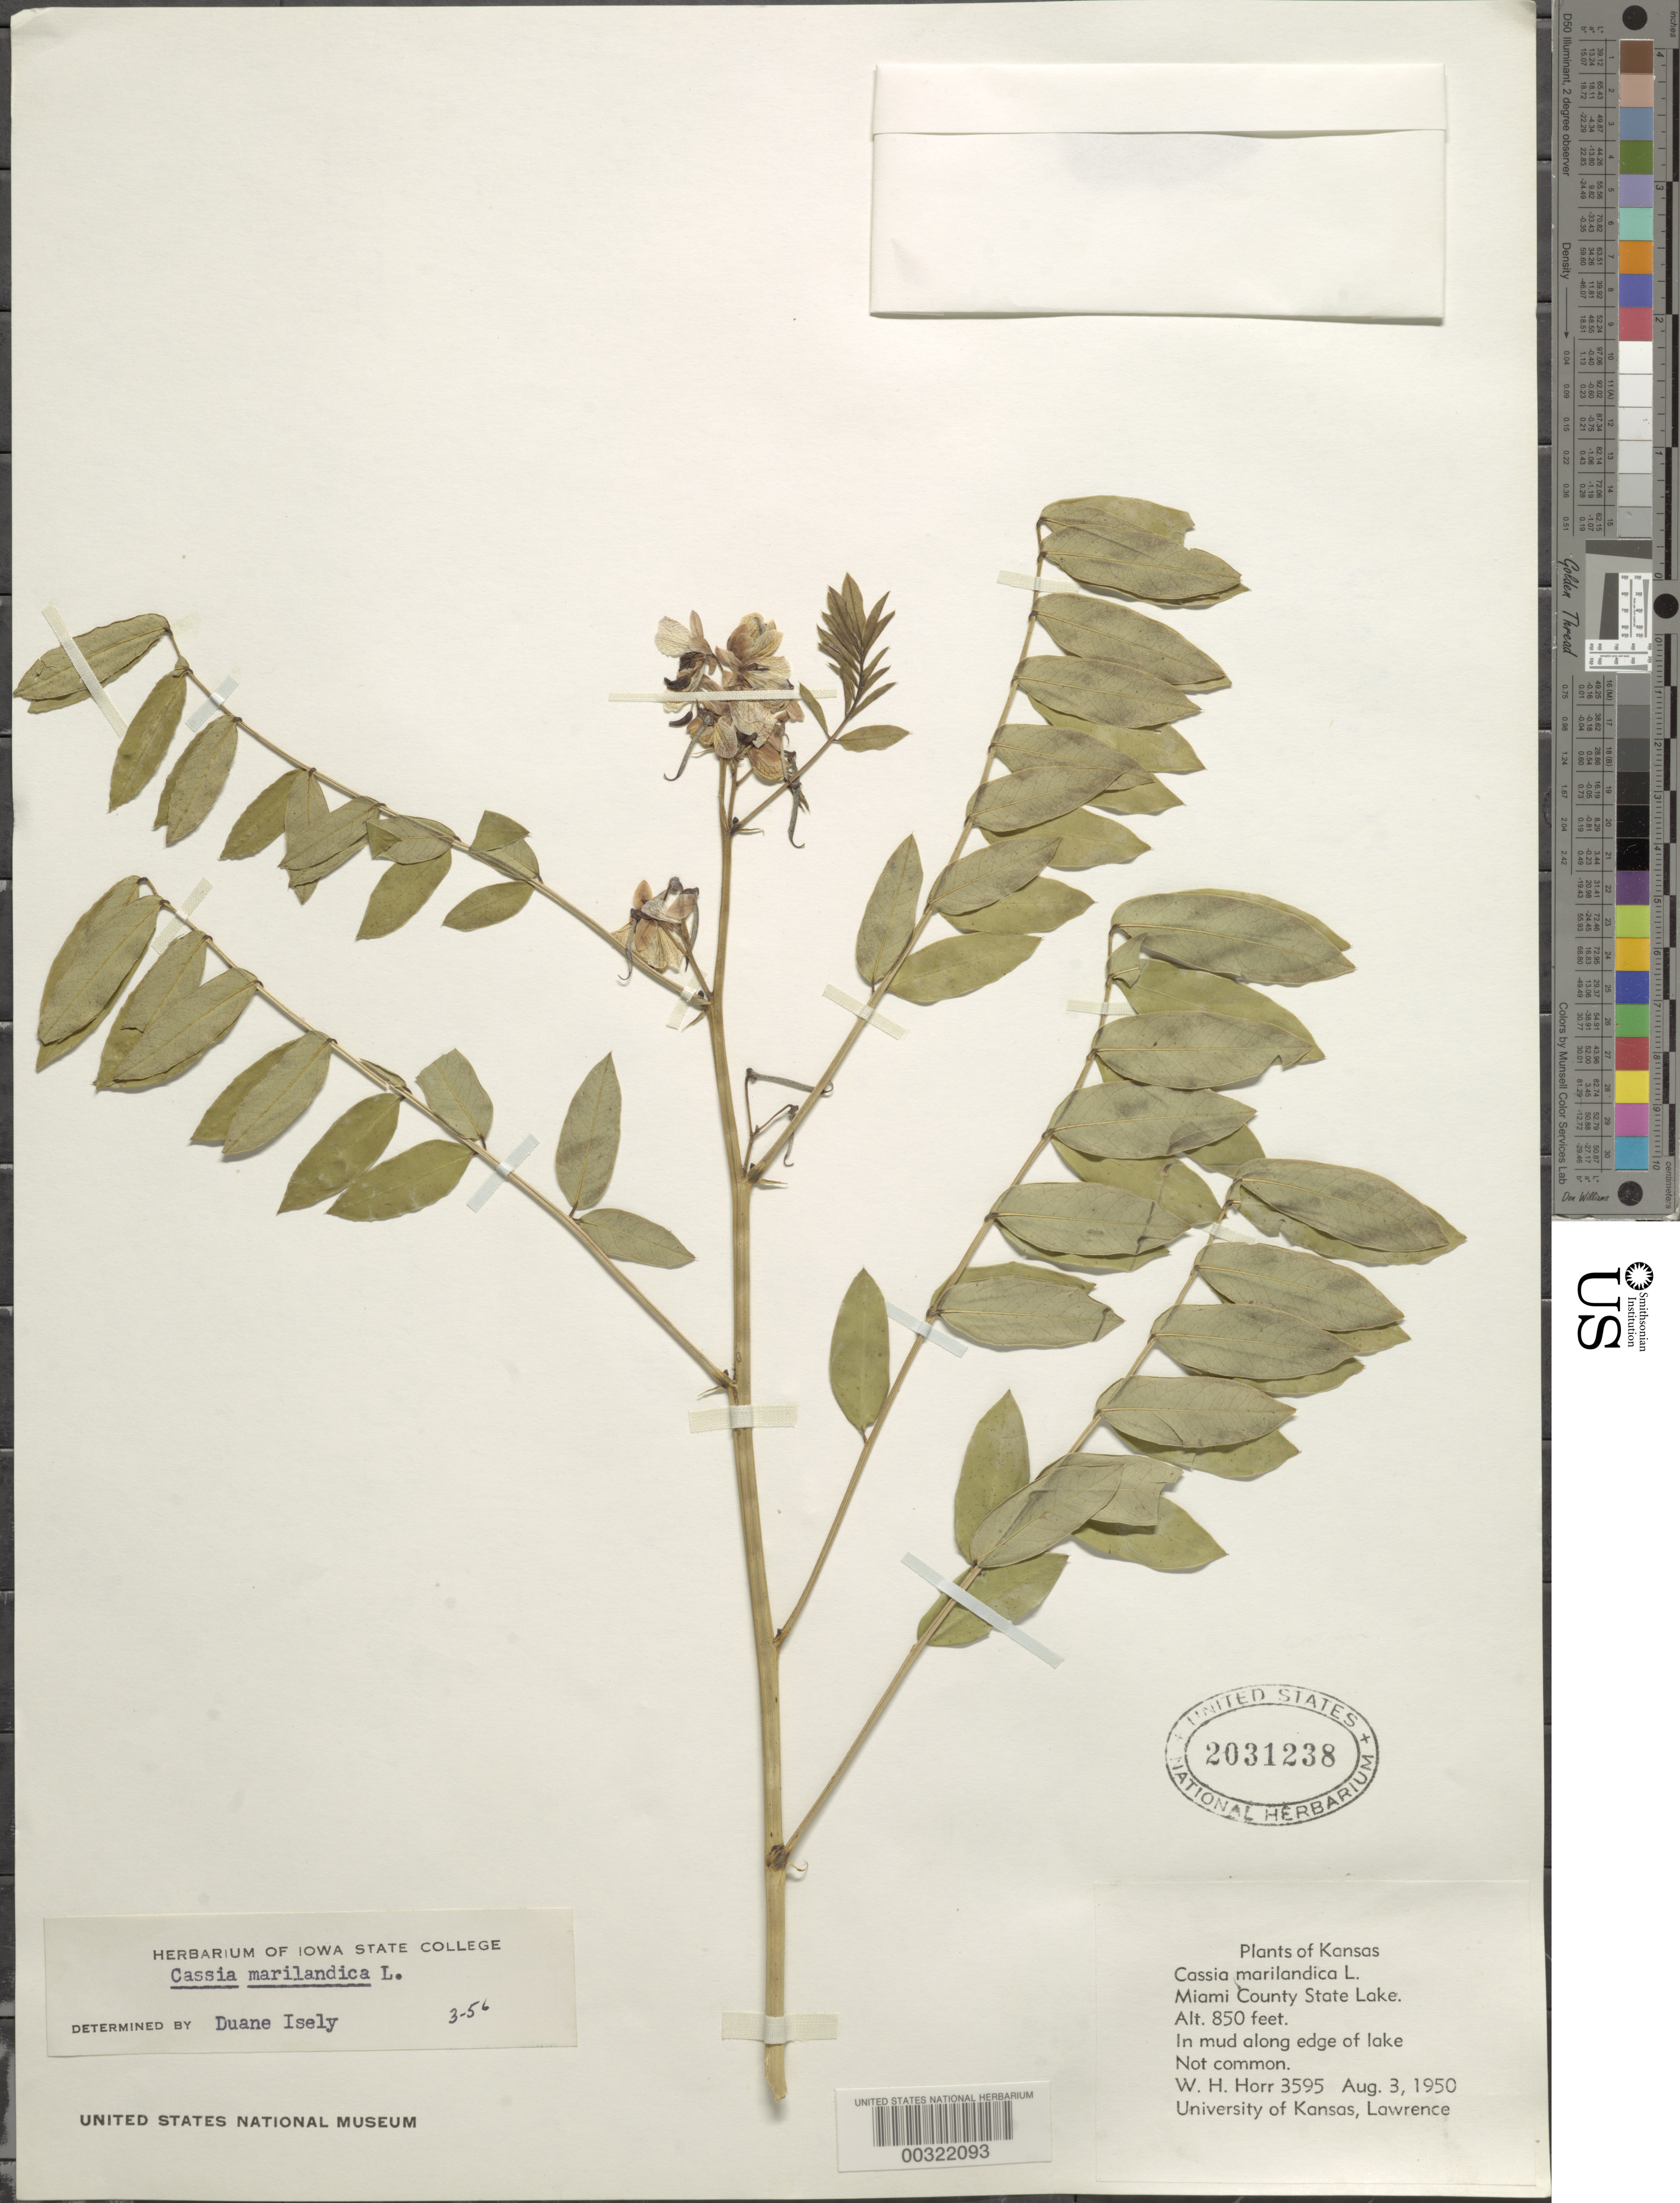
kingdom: Plantae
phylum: Tracheophyta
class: Magnoliopsida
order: Fabales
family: Fabaceae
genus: Senna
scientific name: Senna marilandica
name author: (L.) Link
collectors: W. H. Horr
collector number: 3595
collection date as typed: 03 Aug 1950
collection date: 1950-08-03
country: United States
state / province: Kansas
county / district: Miami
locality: Miami county state lake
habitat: In mud along edge of lake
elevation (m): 259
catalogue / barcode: US 2031238